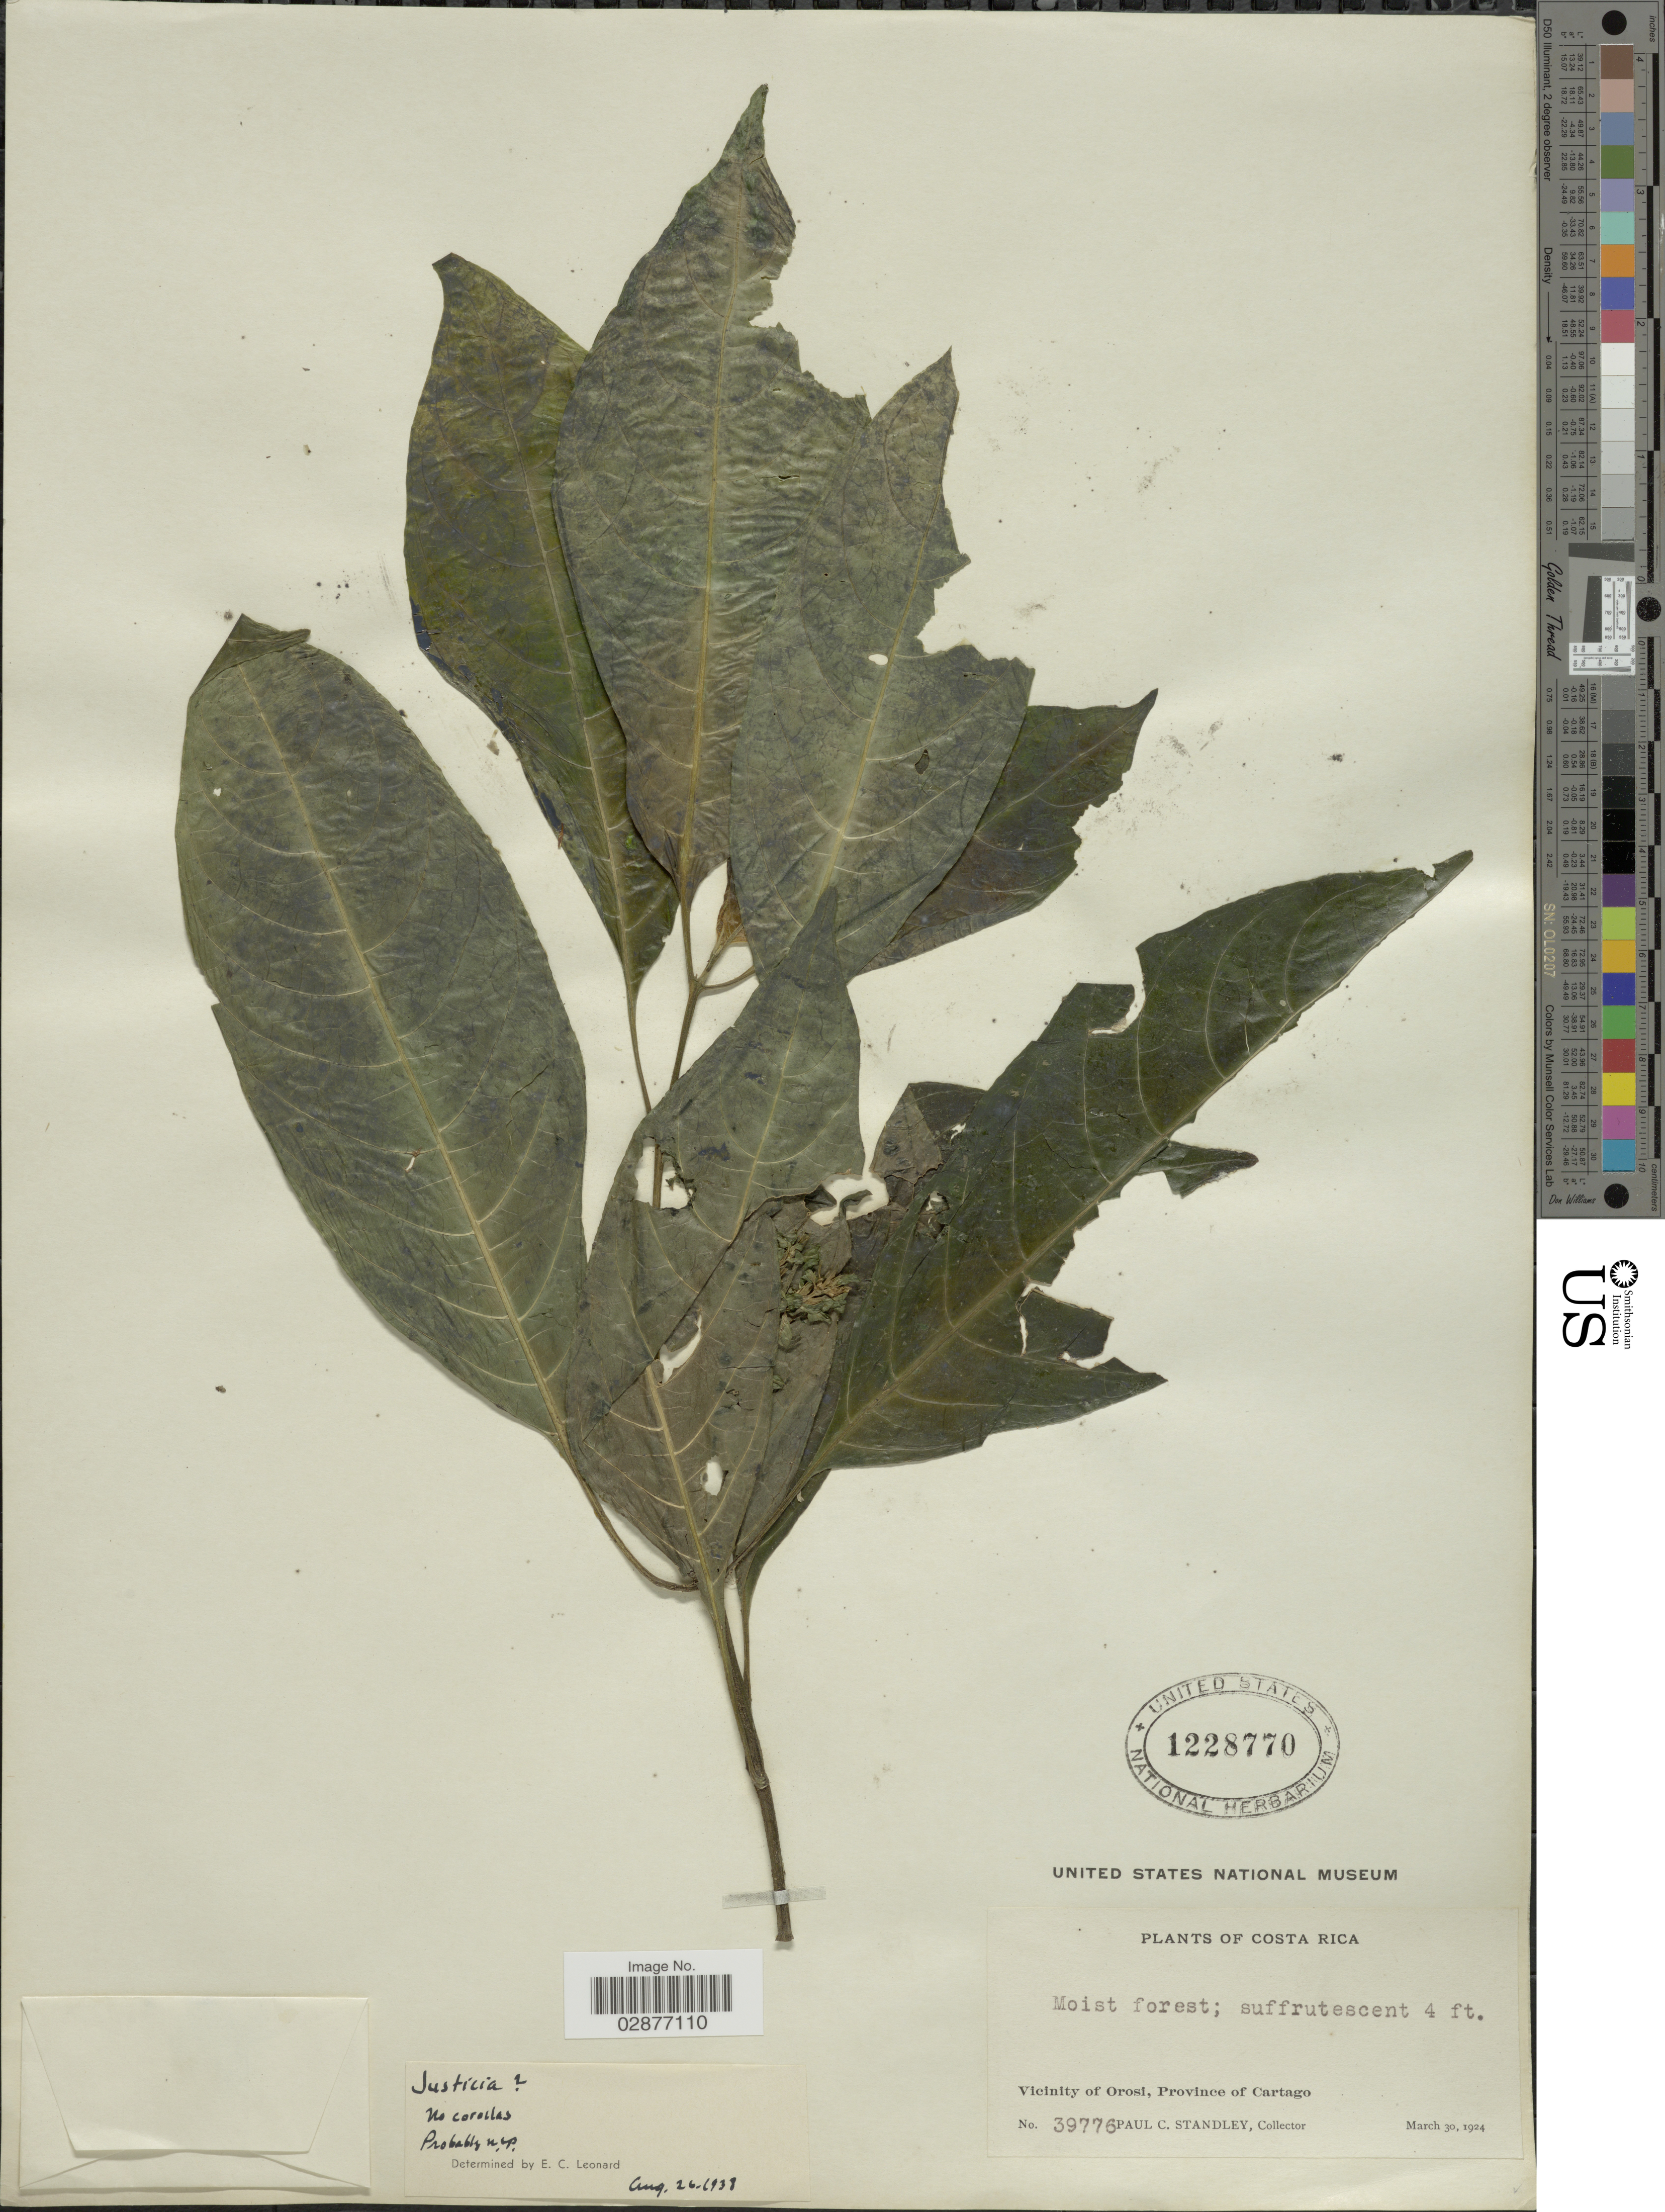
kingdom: Plantae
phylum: Tracheophyta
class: Magnoliopsida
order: Lamiales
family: Acanthaceae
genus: Justicia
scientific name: Justicia sp.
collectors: P. C. Standley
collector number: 39776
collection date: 1924-03-30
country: Costa Rica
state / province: Cartago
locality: Vicinity of Orosi.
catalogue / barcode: US 1228770